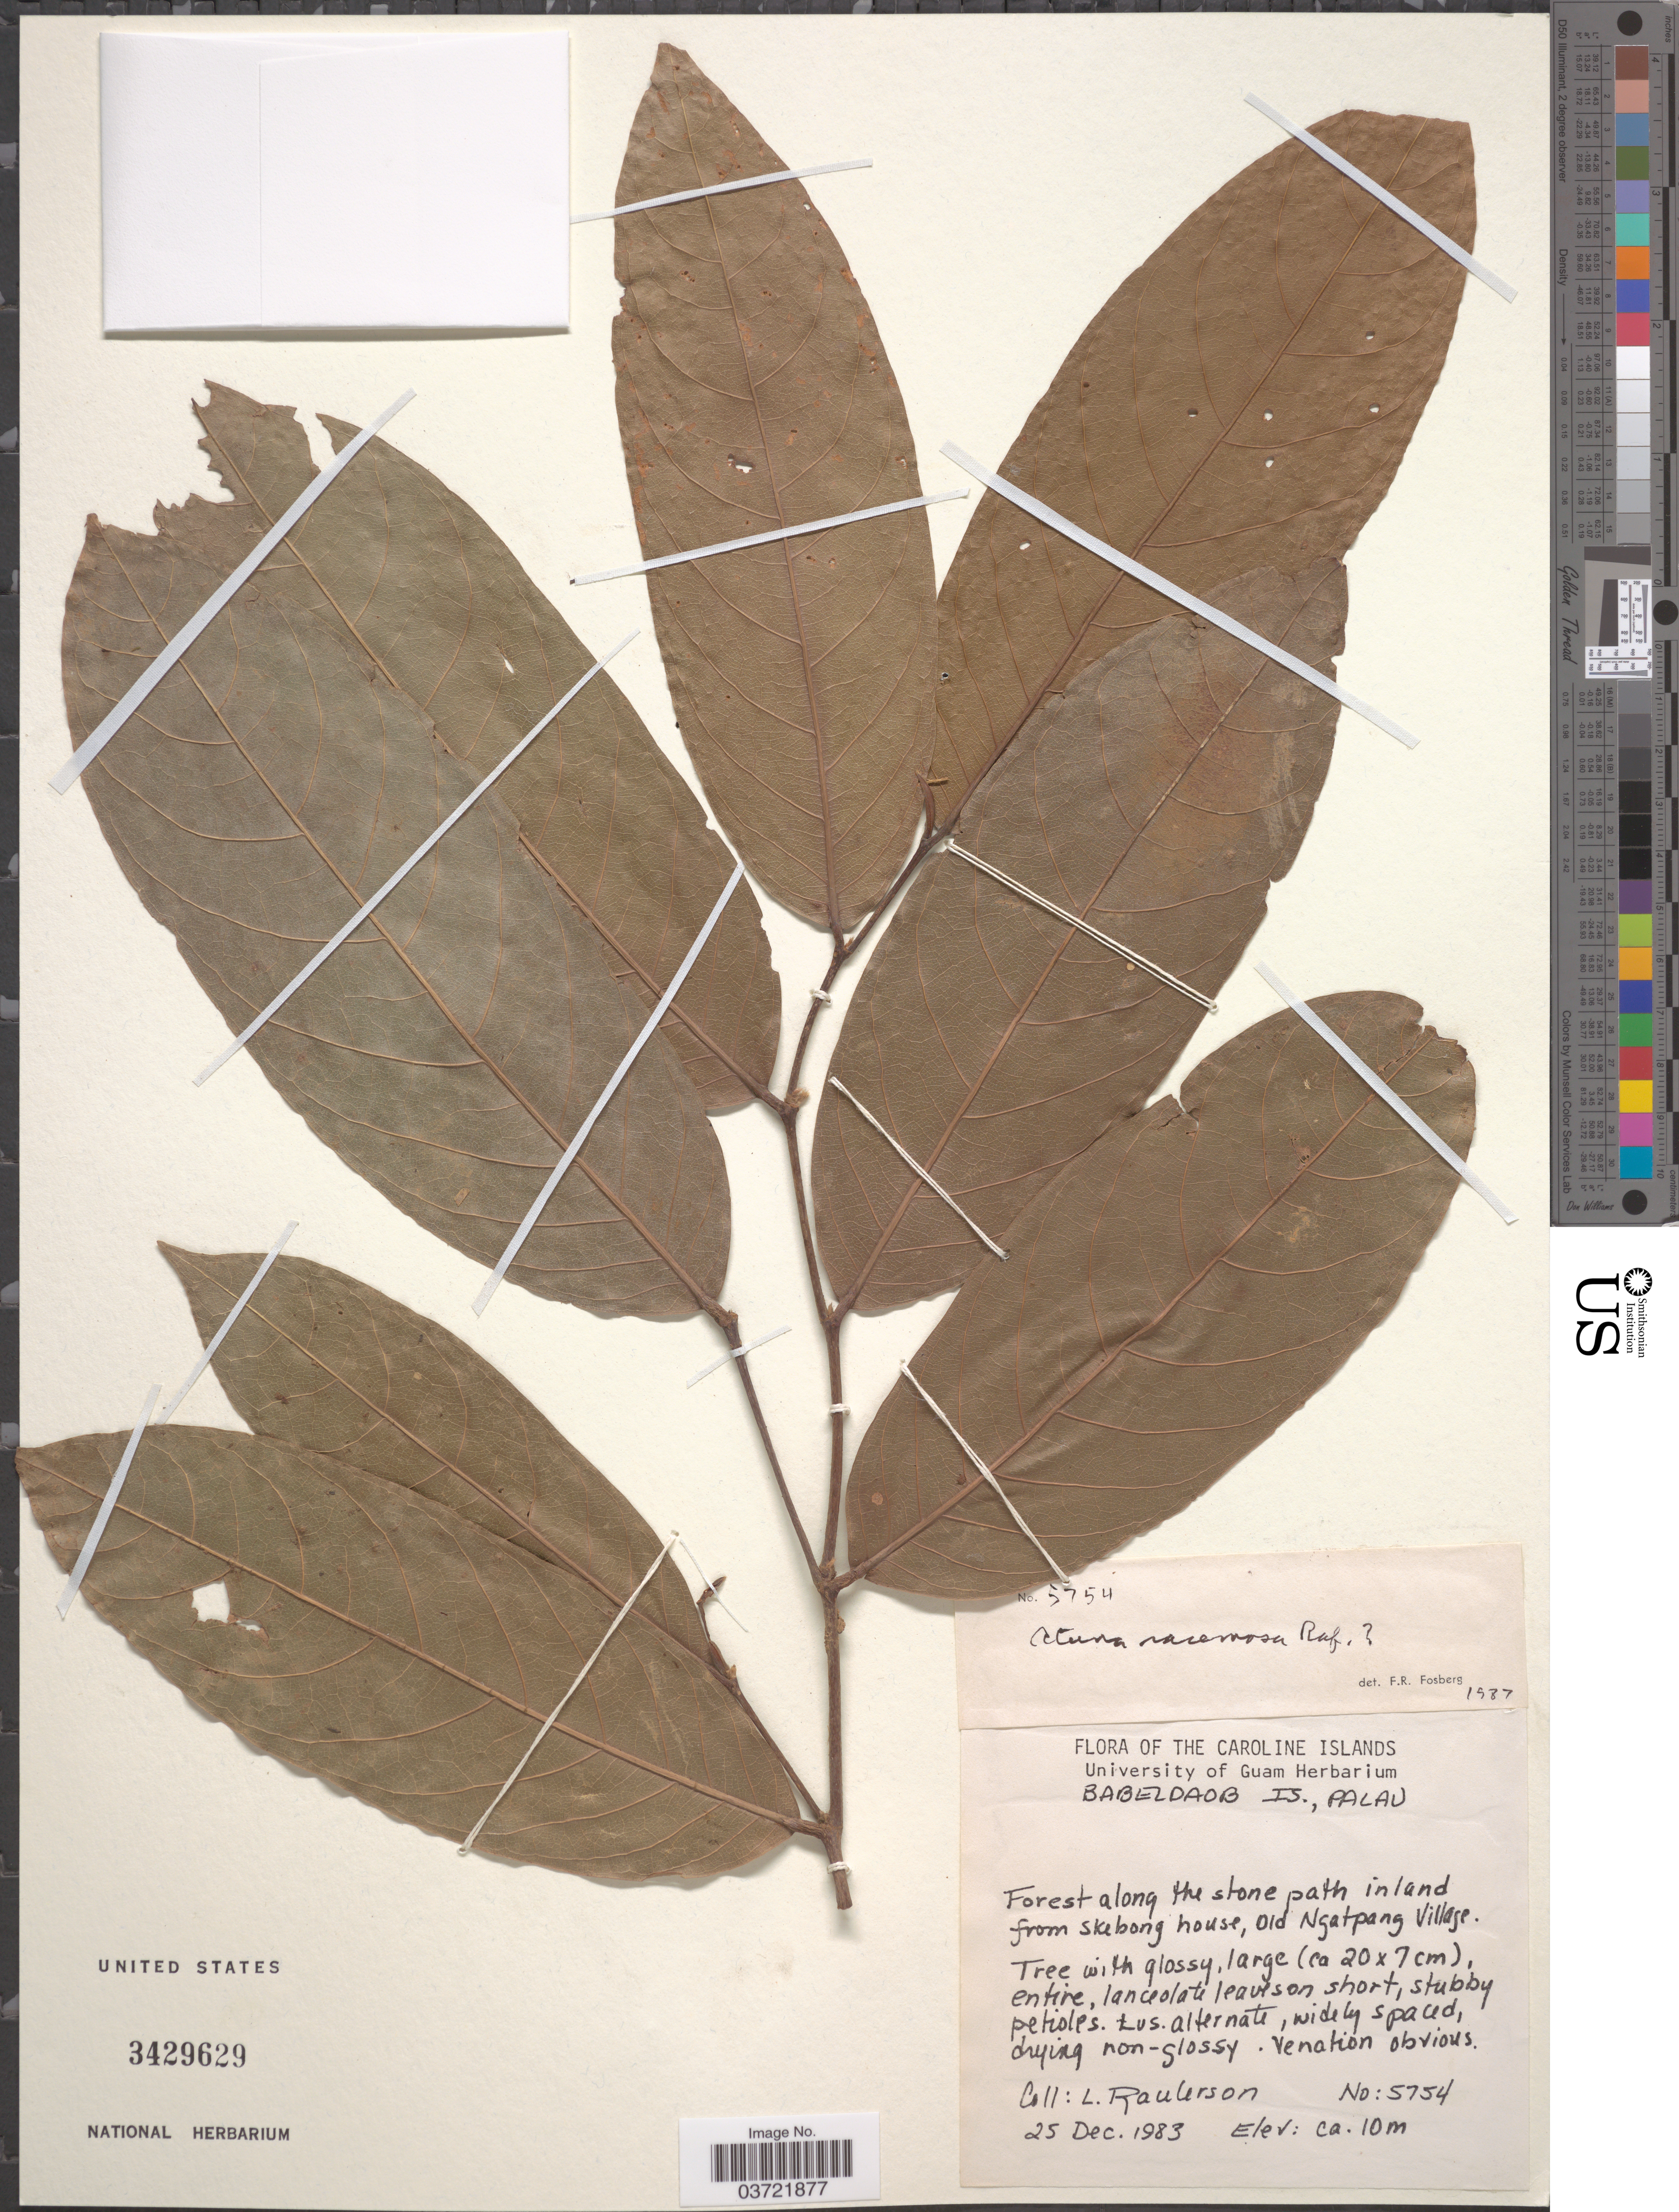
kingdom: Plantae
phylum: Tracheophyta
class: Magnoliopsida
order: Malpighiales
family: Chrysobalanaceae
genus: Atuna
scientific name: Atuna racemosa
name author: Raf.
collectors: L. Raulerson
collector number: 5754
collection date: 1983-12-25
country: Palau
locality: The Caroline Islands. Babeldaob Is., Palau. Forest along the stone path inland from Skebong house, Old Ngatpang Village.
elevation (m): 10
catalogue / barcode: US 3429629